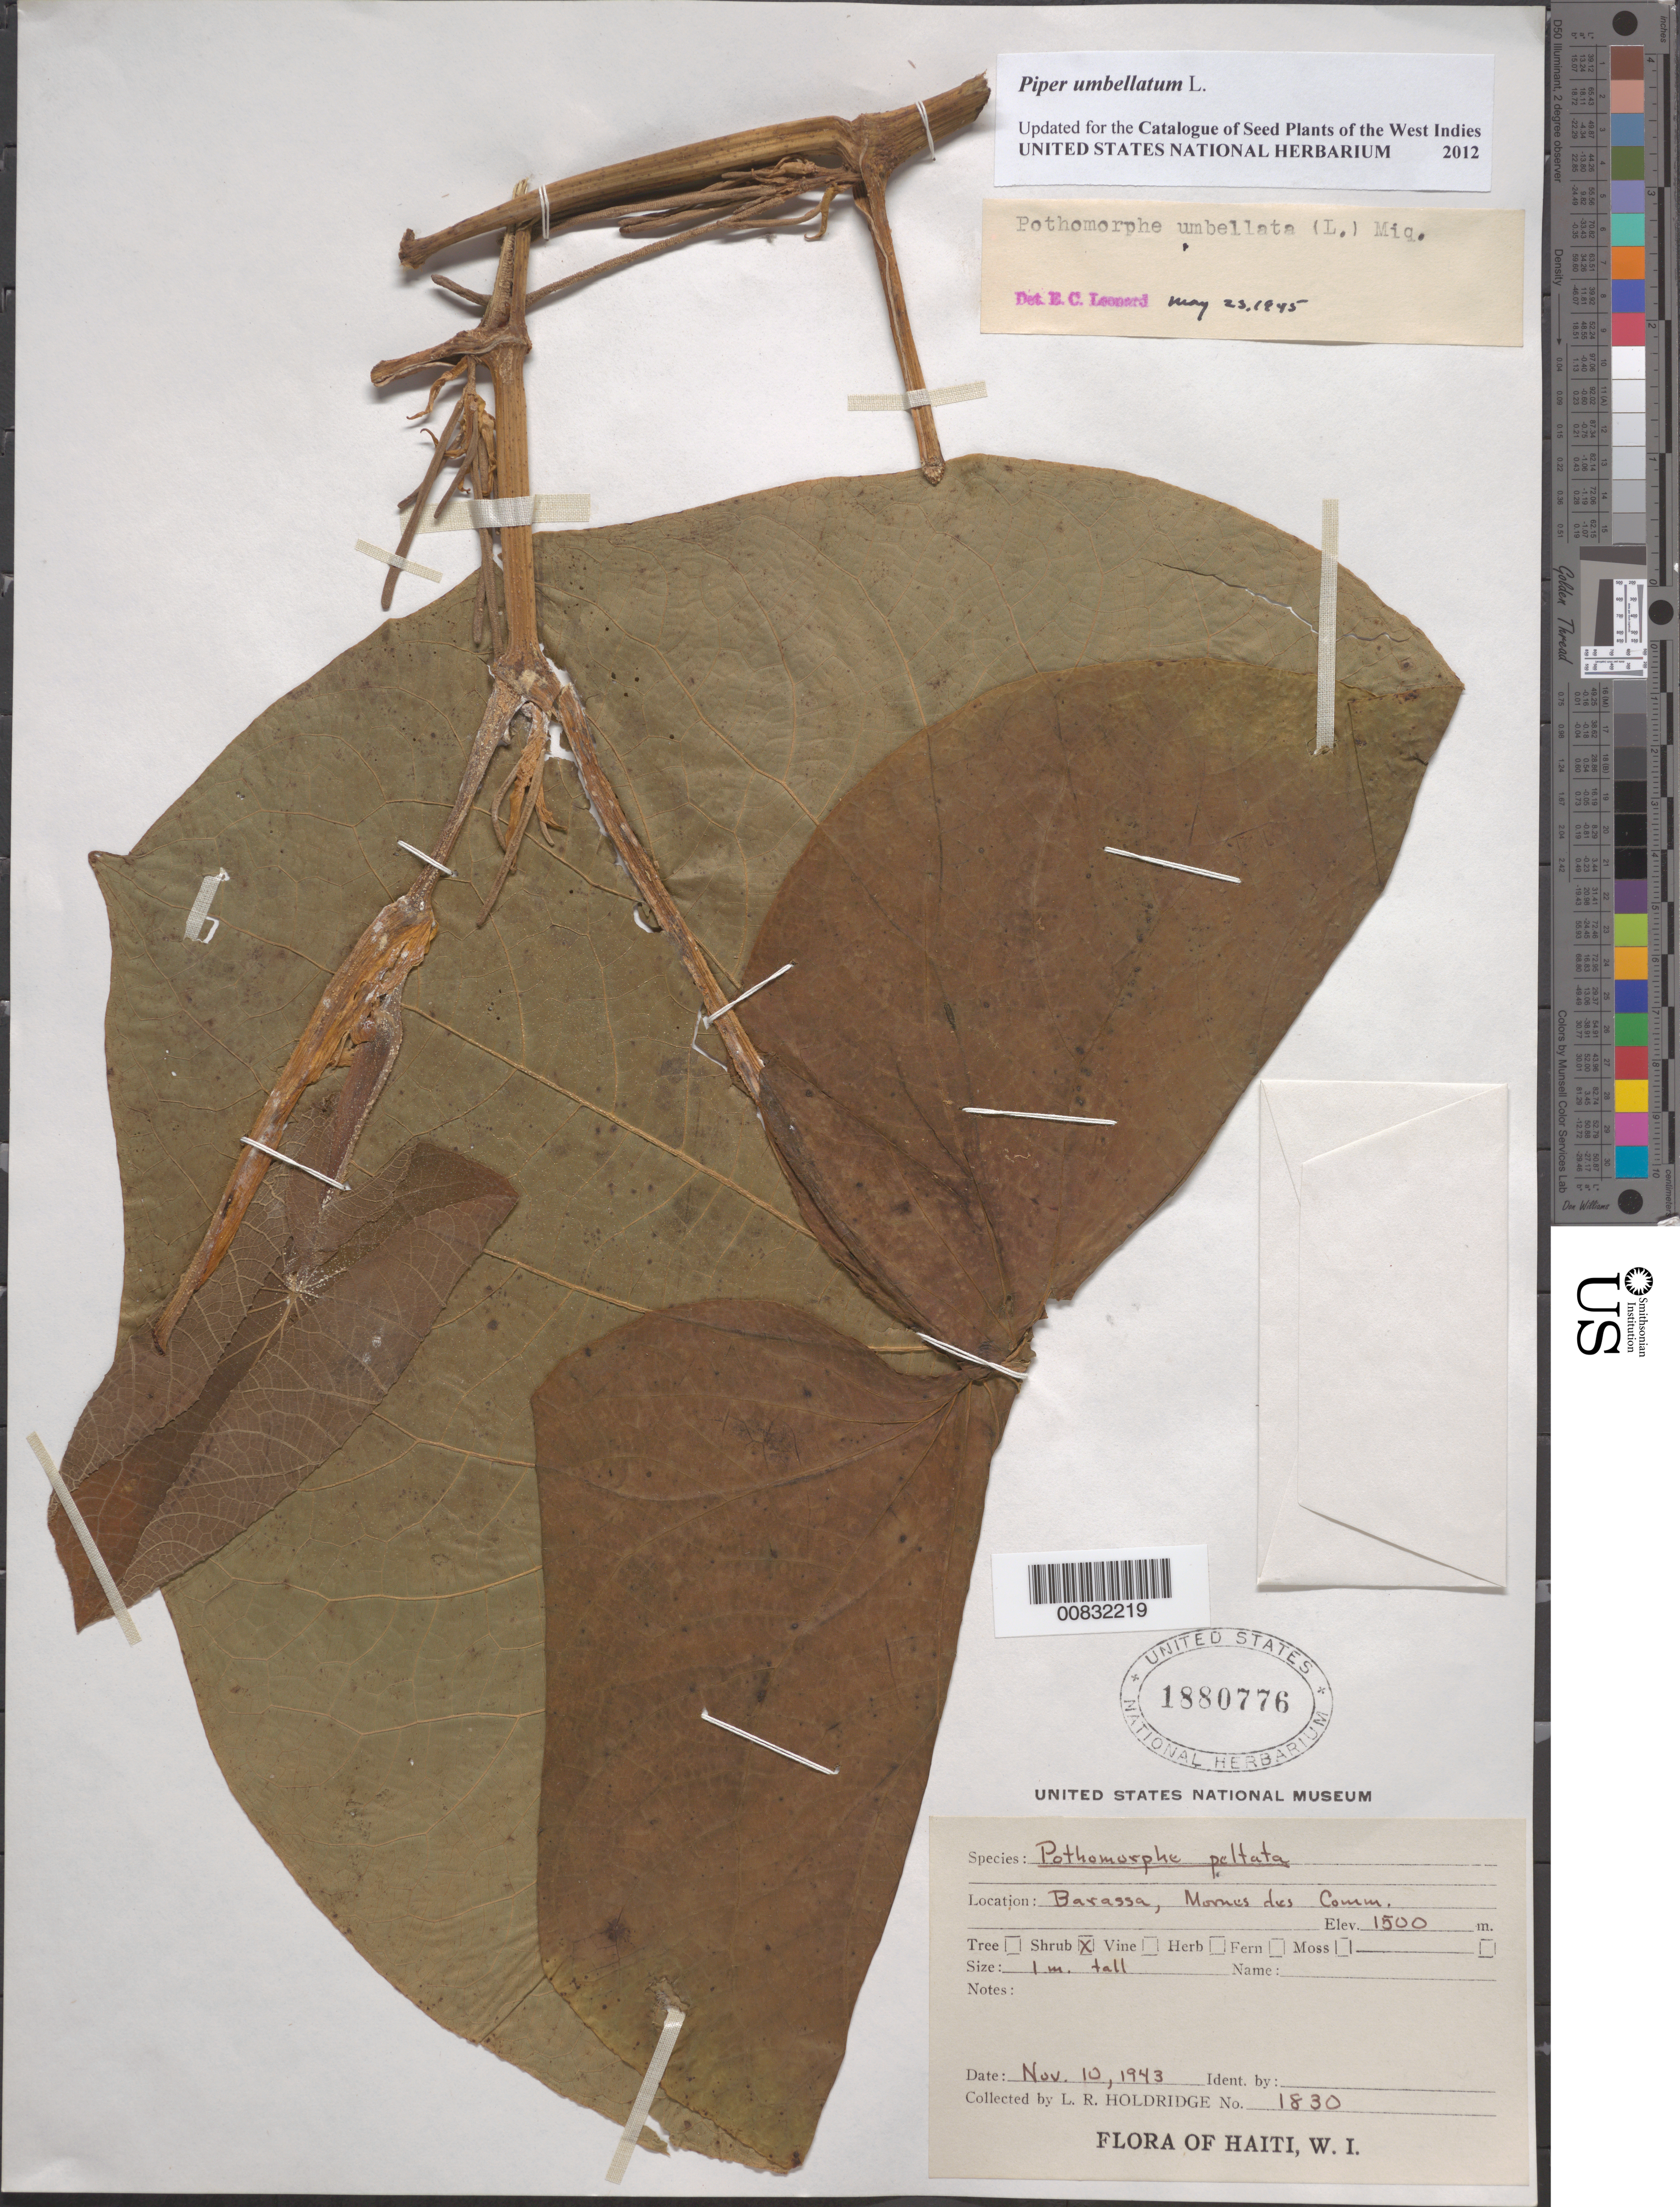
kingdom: Plantae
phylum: Tracheophyta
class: Magnoliopsida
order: Piperales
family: Piperaceae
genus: Piper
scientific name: Piper umbellatum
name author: L.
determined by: Leonard, Emery C., (US)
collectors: L. Holdridge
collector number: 1830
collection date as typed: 10 Nov 1943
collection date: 1943-11-10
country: Haiti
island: Hispaniola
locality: Barassa, Mornes des Comm.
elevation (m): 1500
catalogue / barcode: US 1880776